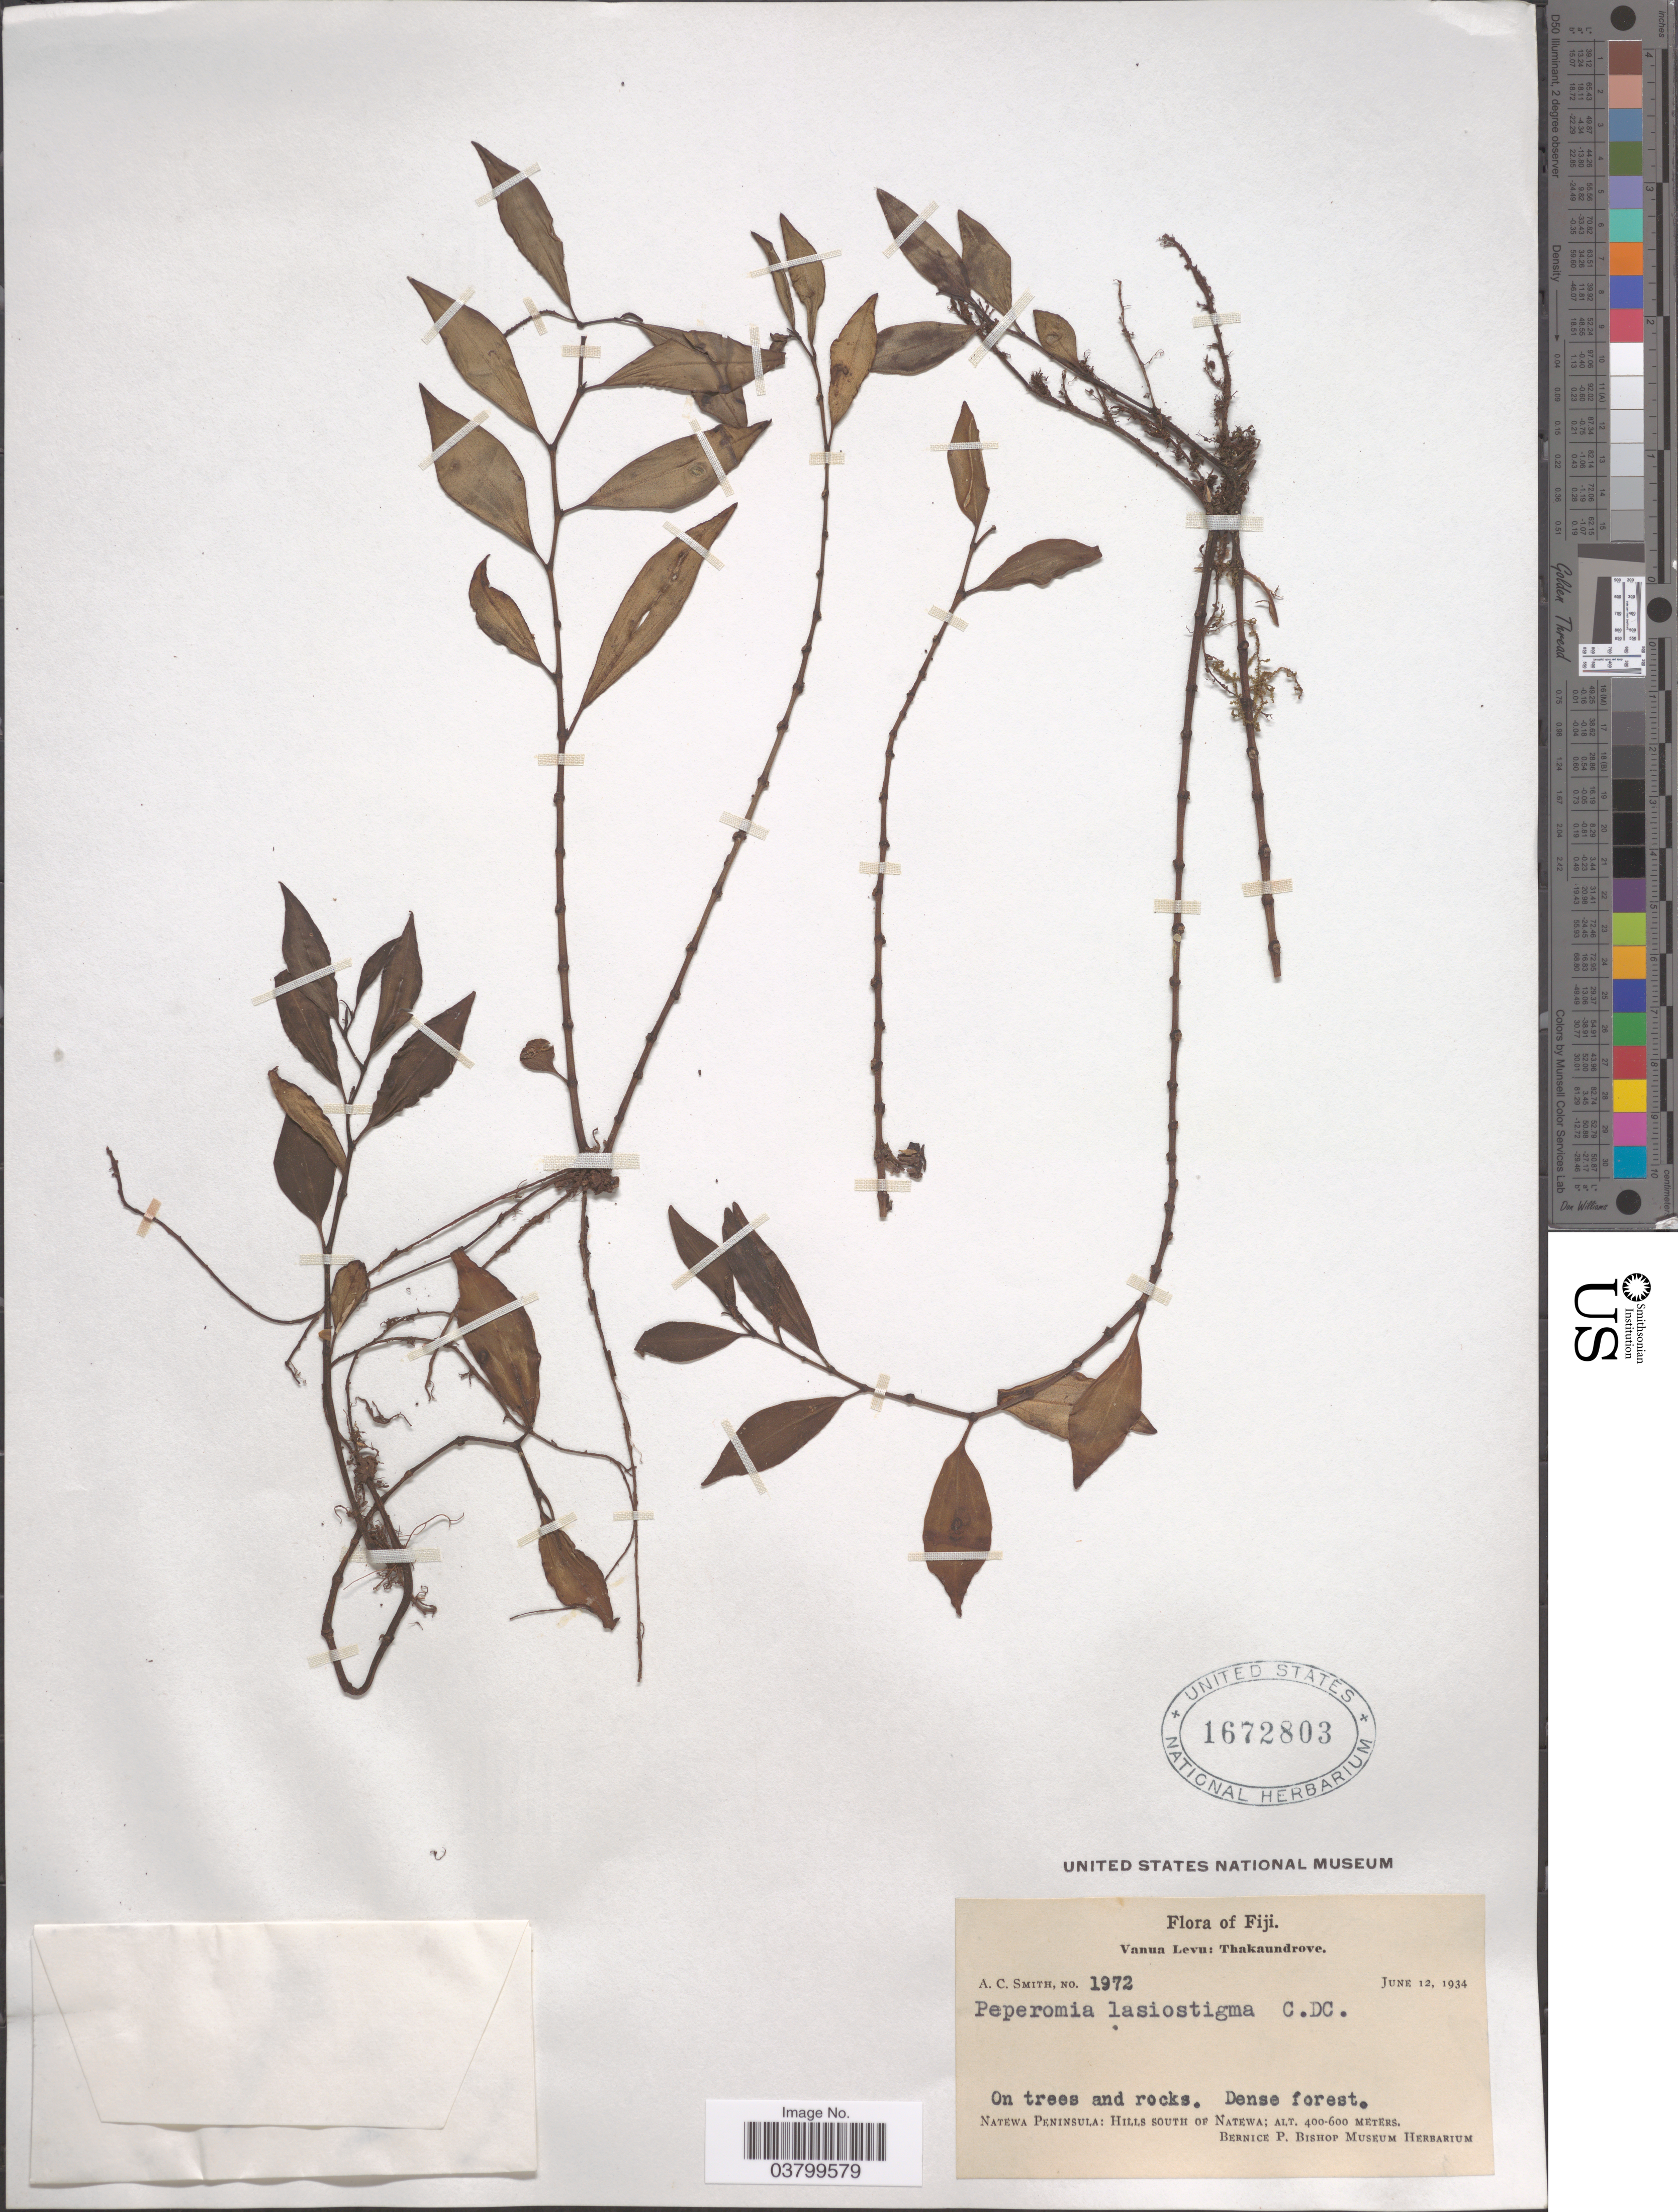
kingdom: Plantae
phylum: Tracheophyta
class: Magnoliopsida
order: Piperales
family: Piperaceae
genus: Peperomia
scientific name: Peperomia lasiostigma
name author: C. DC.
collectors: A. C. Smith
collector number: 1972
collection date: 1934-06-12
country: Fiji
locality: Vanua Levu: Thakaundrove. Natewa Peninsula: Hills south of Natewa.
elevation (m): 400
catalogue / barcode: US 1672803